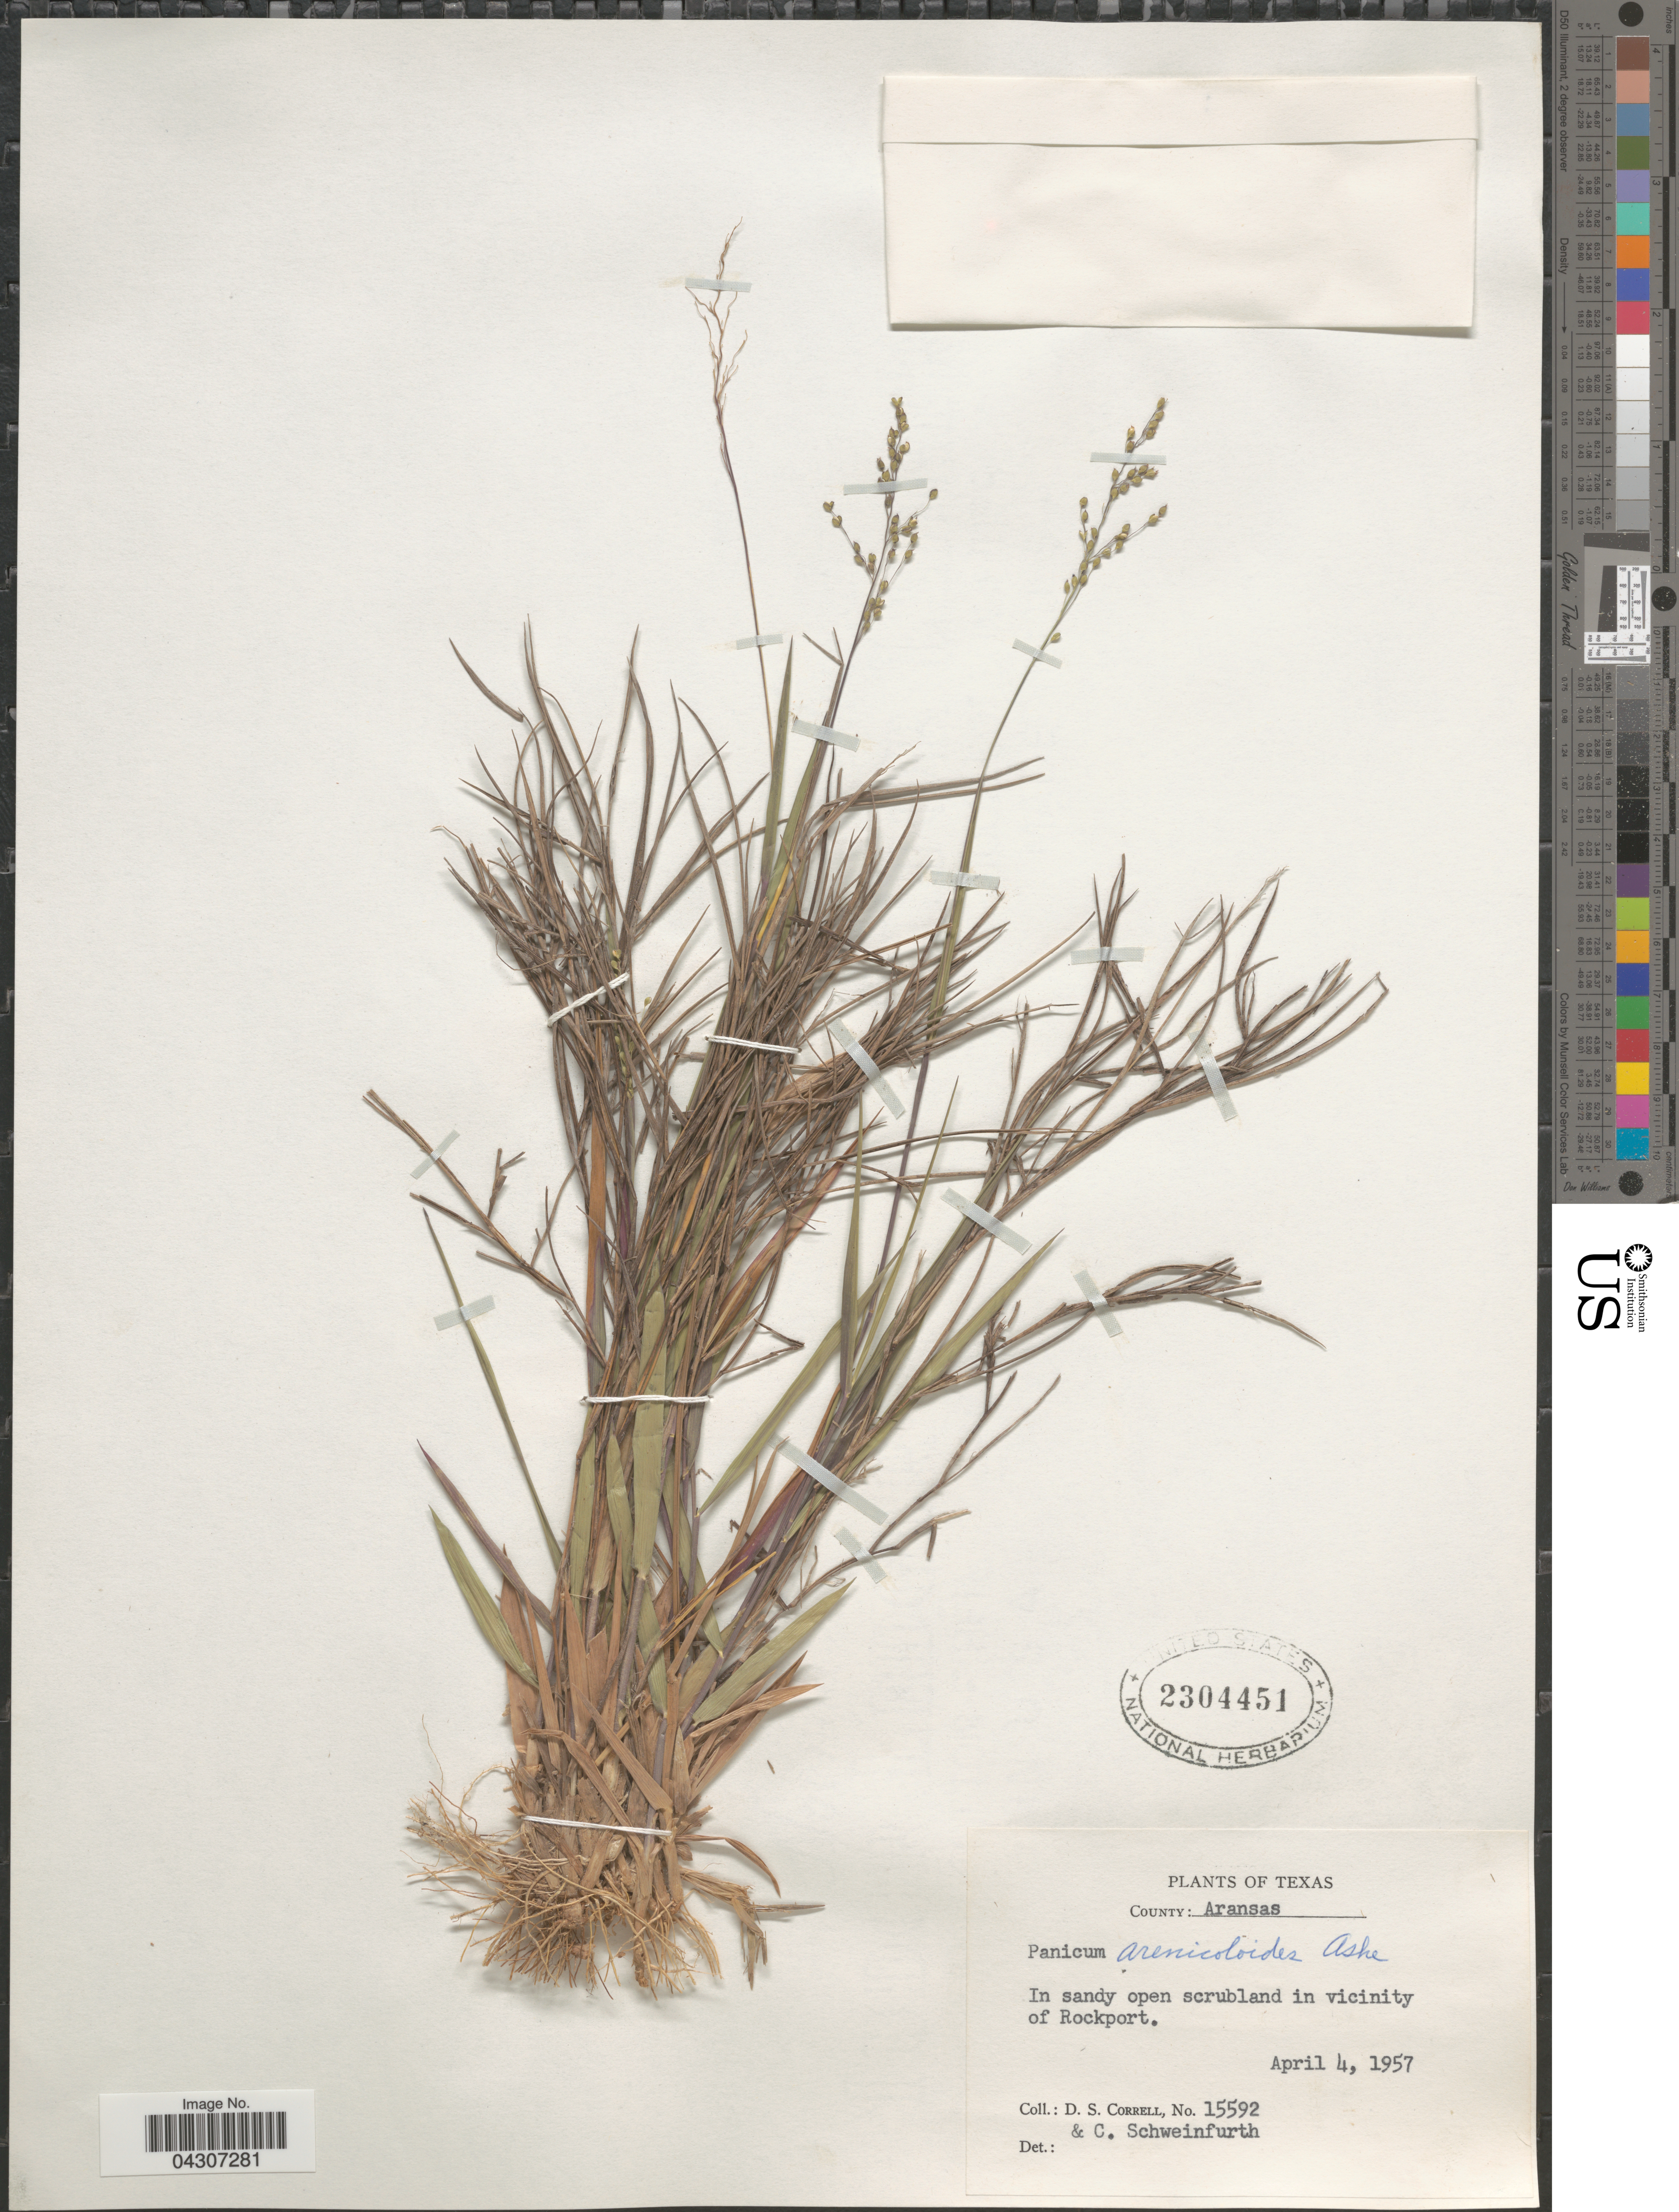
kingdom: Plantae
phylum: Tracheophyta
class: Liliopsida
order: Poales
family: Poaceae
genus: Dichanthelium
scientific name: Dichanthelium aciculare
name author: (Desv. ex Poir.) Gould & C.A. Clark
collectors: D. S. Correll & C. Schweinfurth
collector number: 15592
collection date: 1957-04-04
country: United States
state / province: Texas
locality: County: Aransas. In sandy open scrubland in vicinity of Rockport.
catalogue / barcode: US 2304451